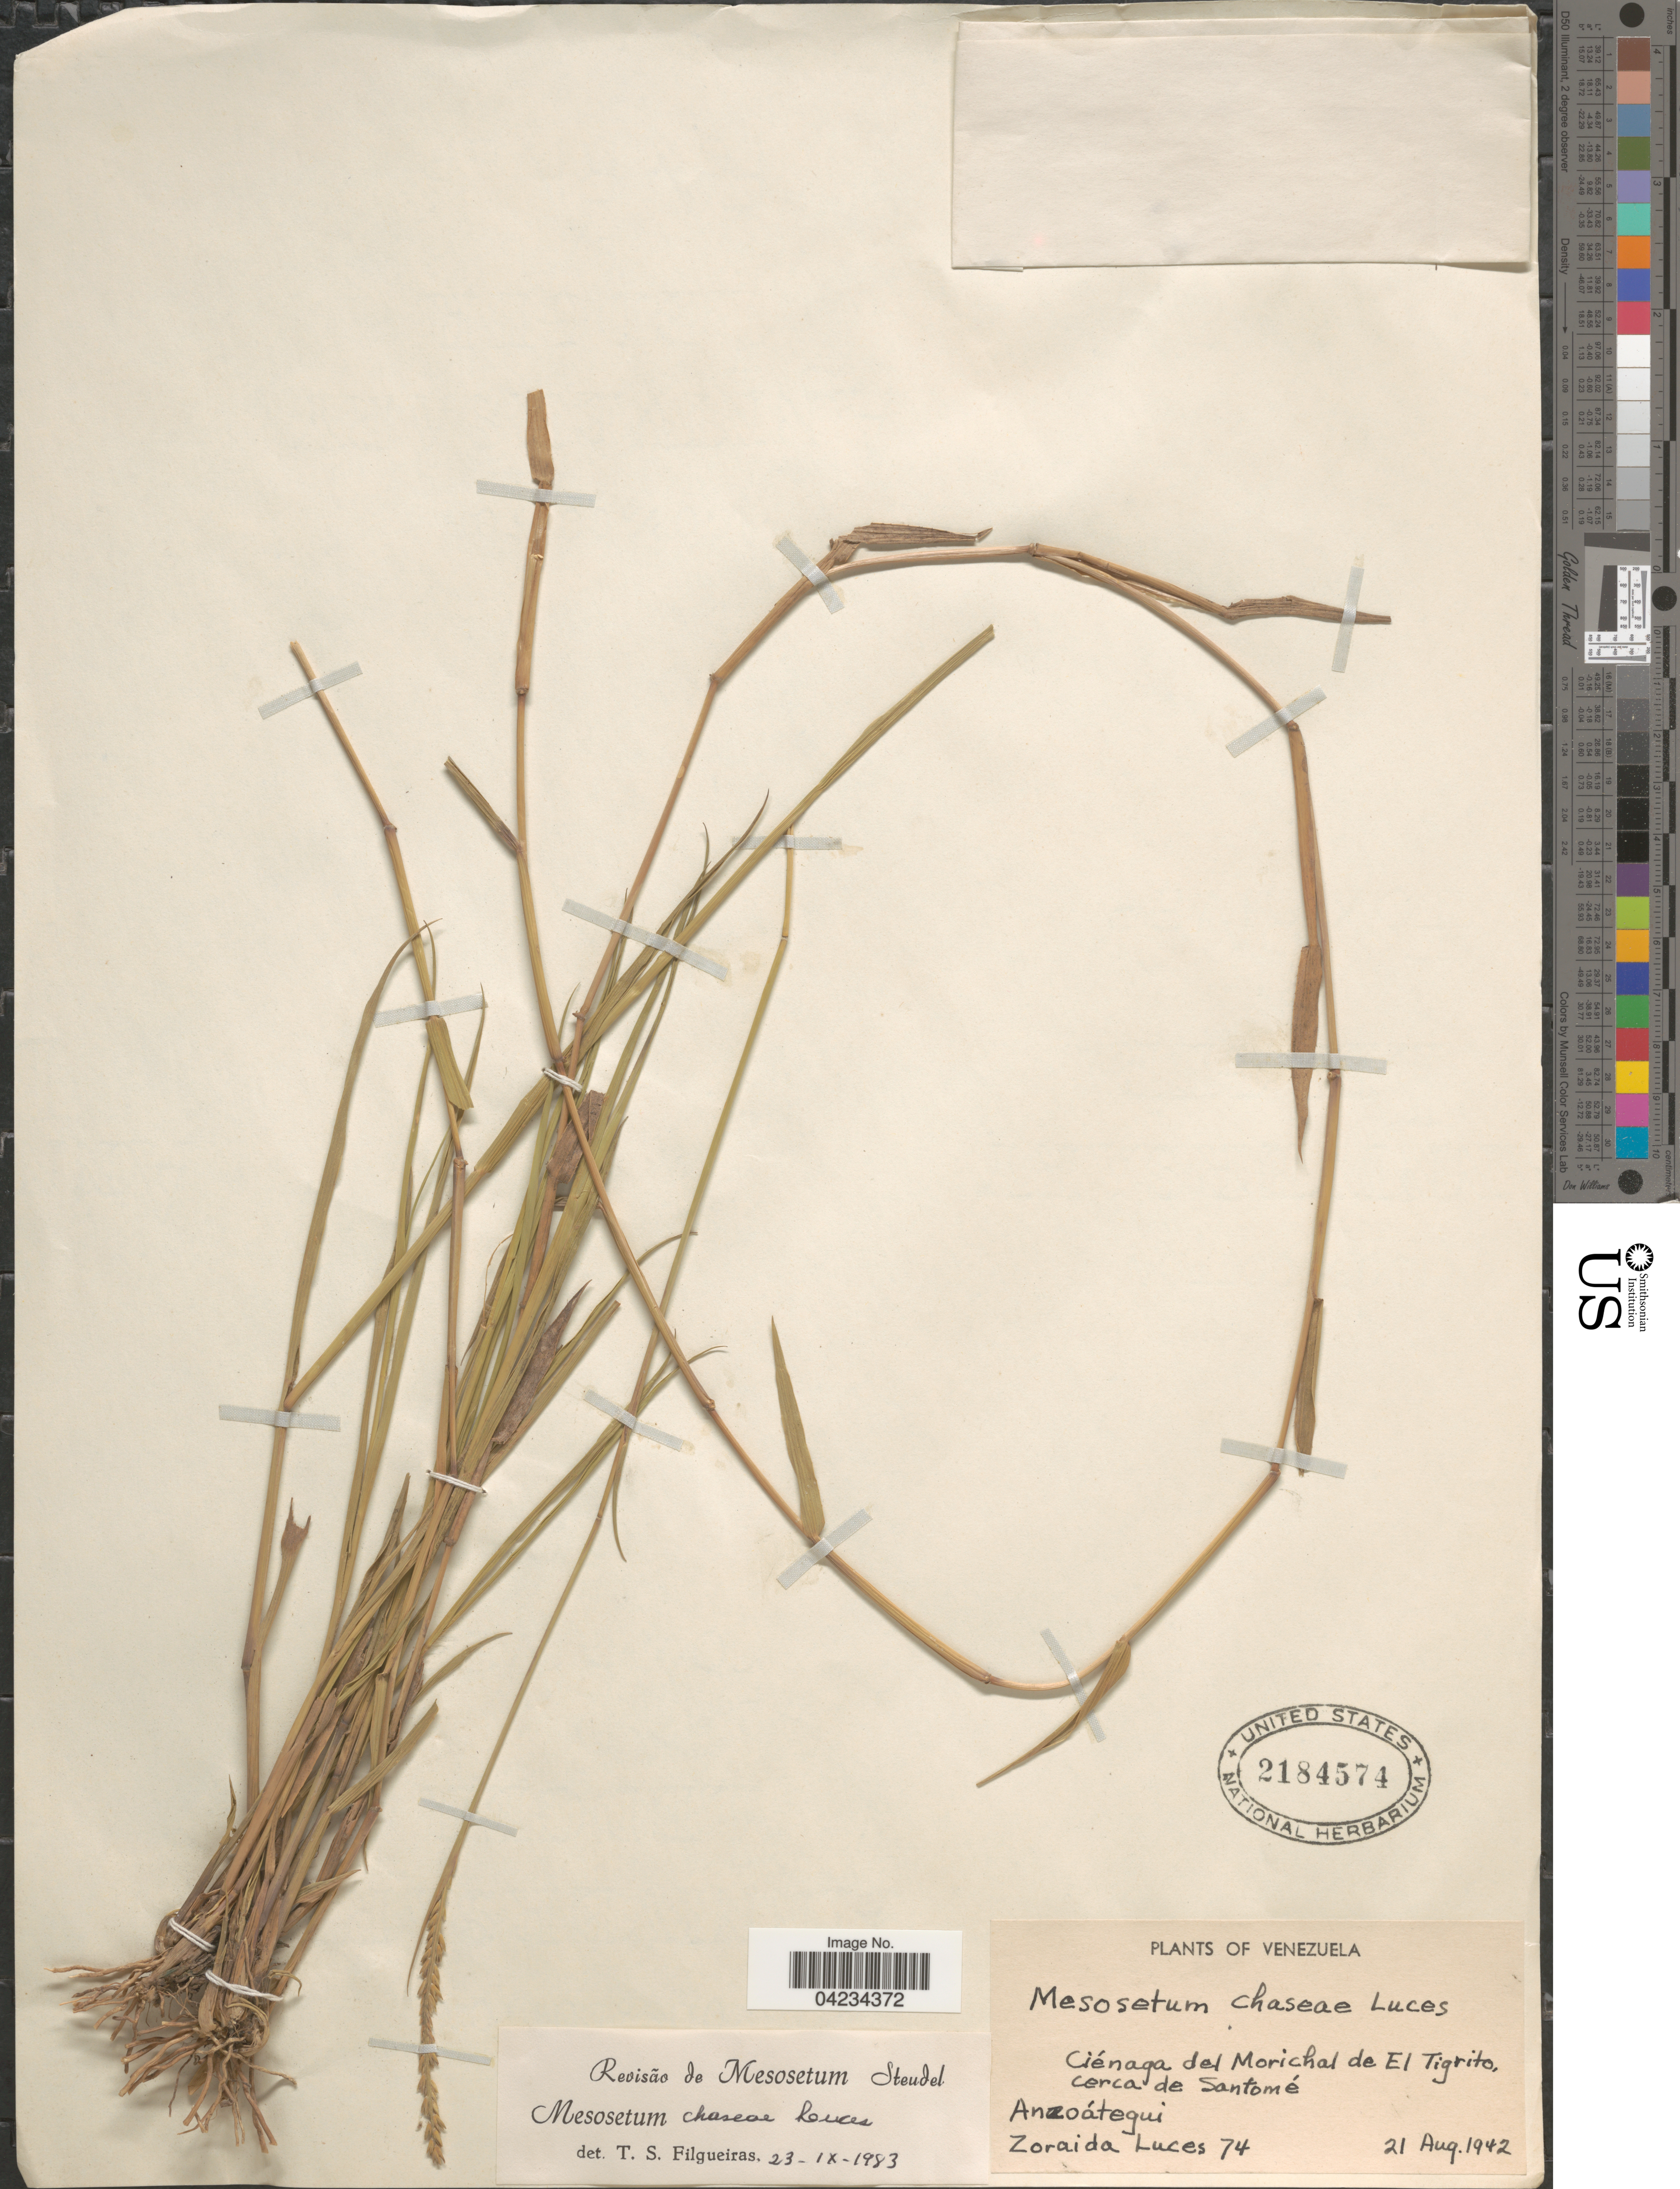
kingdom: Plantae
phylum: Tracheophyta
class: Liliopsida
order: Poales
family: Poaceae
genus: Mesosetum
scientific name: Mesosetum chaseae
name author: Luces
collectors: Z. Luces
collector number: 74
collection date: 1942-08-21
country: Venezuela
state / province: Anzoategui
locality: Ciénaga del Morichal de El Tigrito, cerca de Santomé.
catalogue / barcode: US 2184574